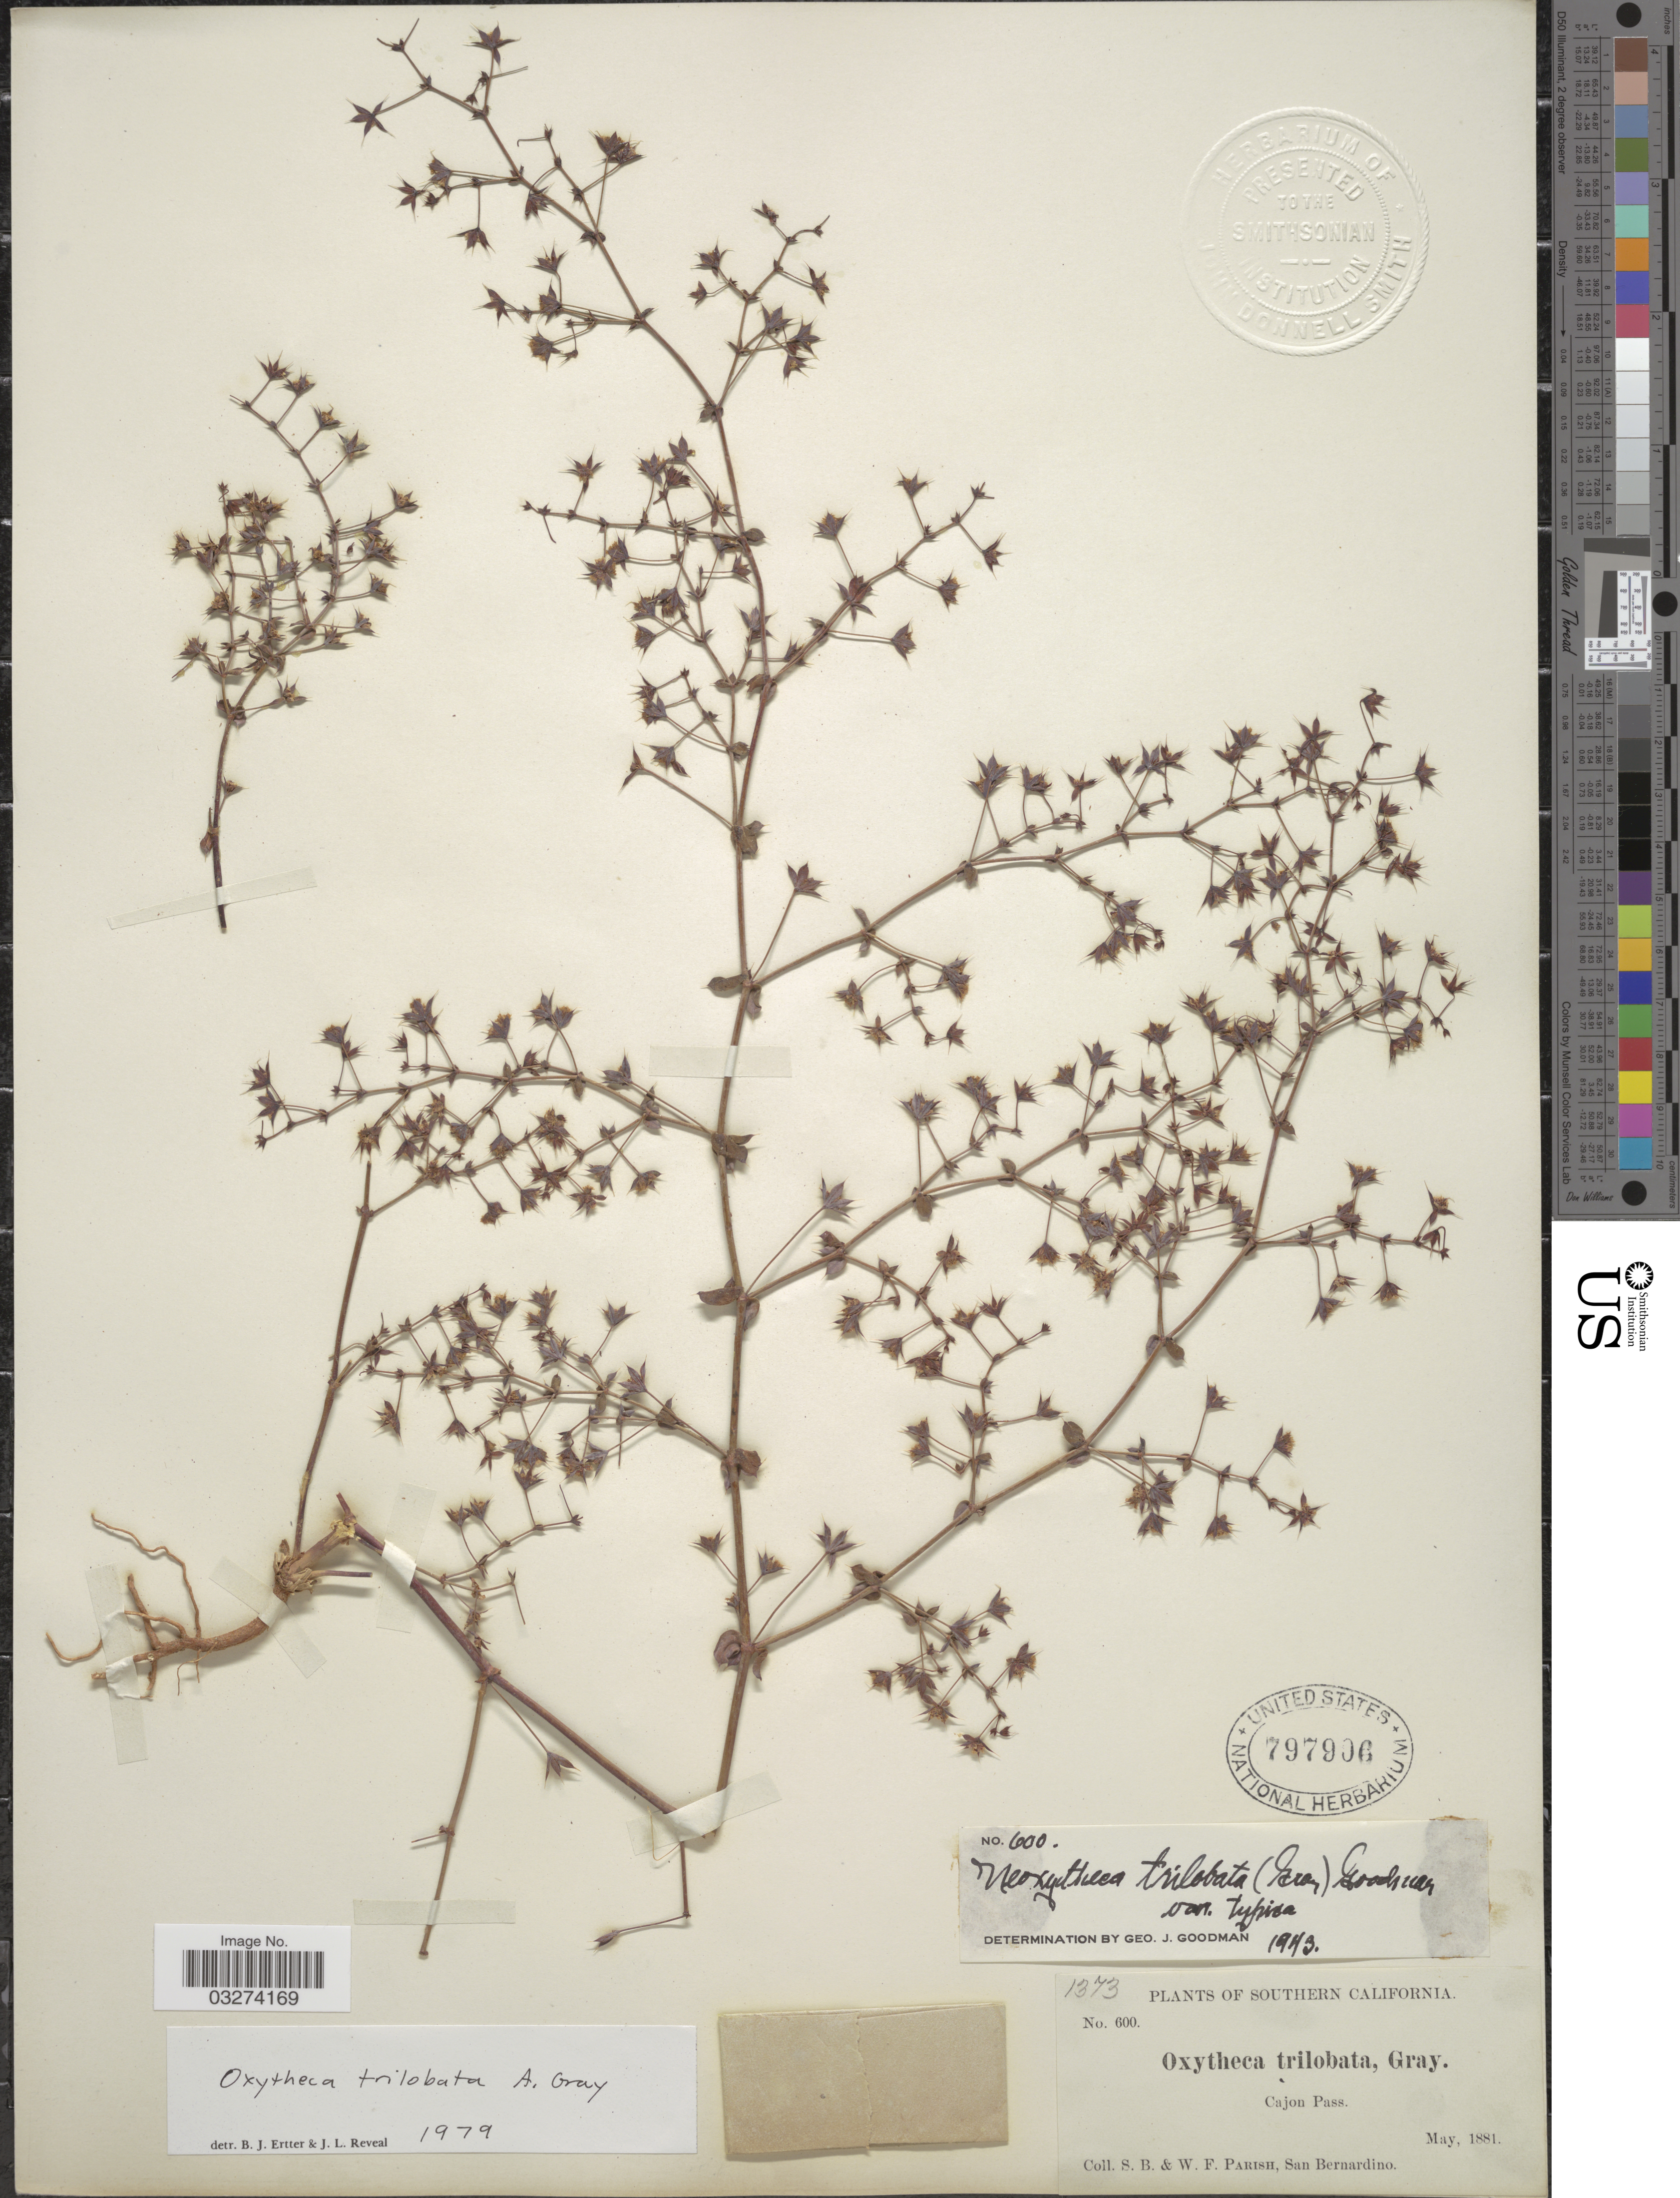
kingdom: Plantae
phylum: Tracheophyta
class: Magnoliopsida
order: Caryophyllales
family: Polygonaceae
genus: Sidotheca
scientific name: Sidotheca trilobata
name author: (A. Gray) Reveal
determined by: Strong, Mark T., (BOT), Smithsonian Institution - National Museum of Natural History (UNITED STATES)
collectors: S. B. Parish & W. F. Parish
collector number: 600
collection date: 1881-05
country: United States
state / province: California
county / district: San Bernardino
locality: Southern California. Cajon Pass.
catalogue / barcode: US 797906